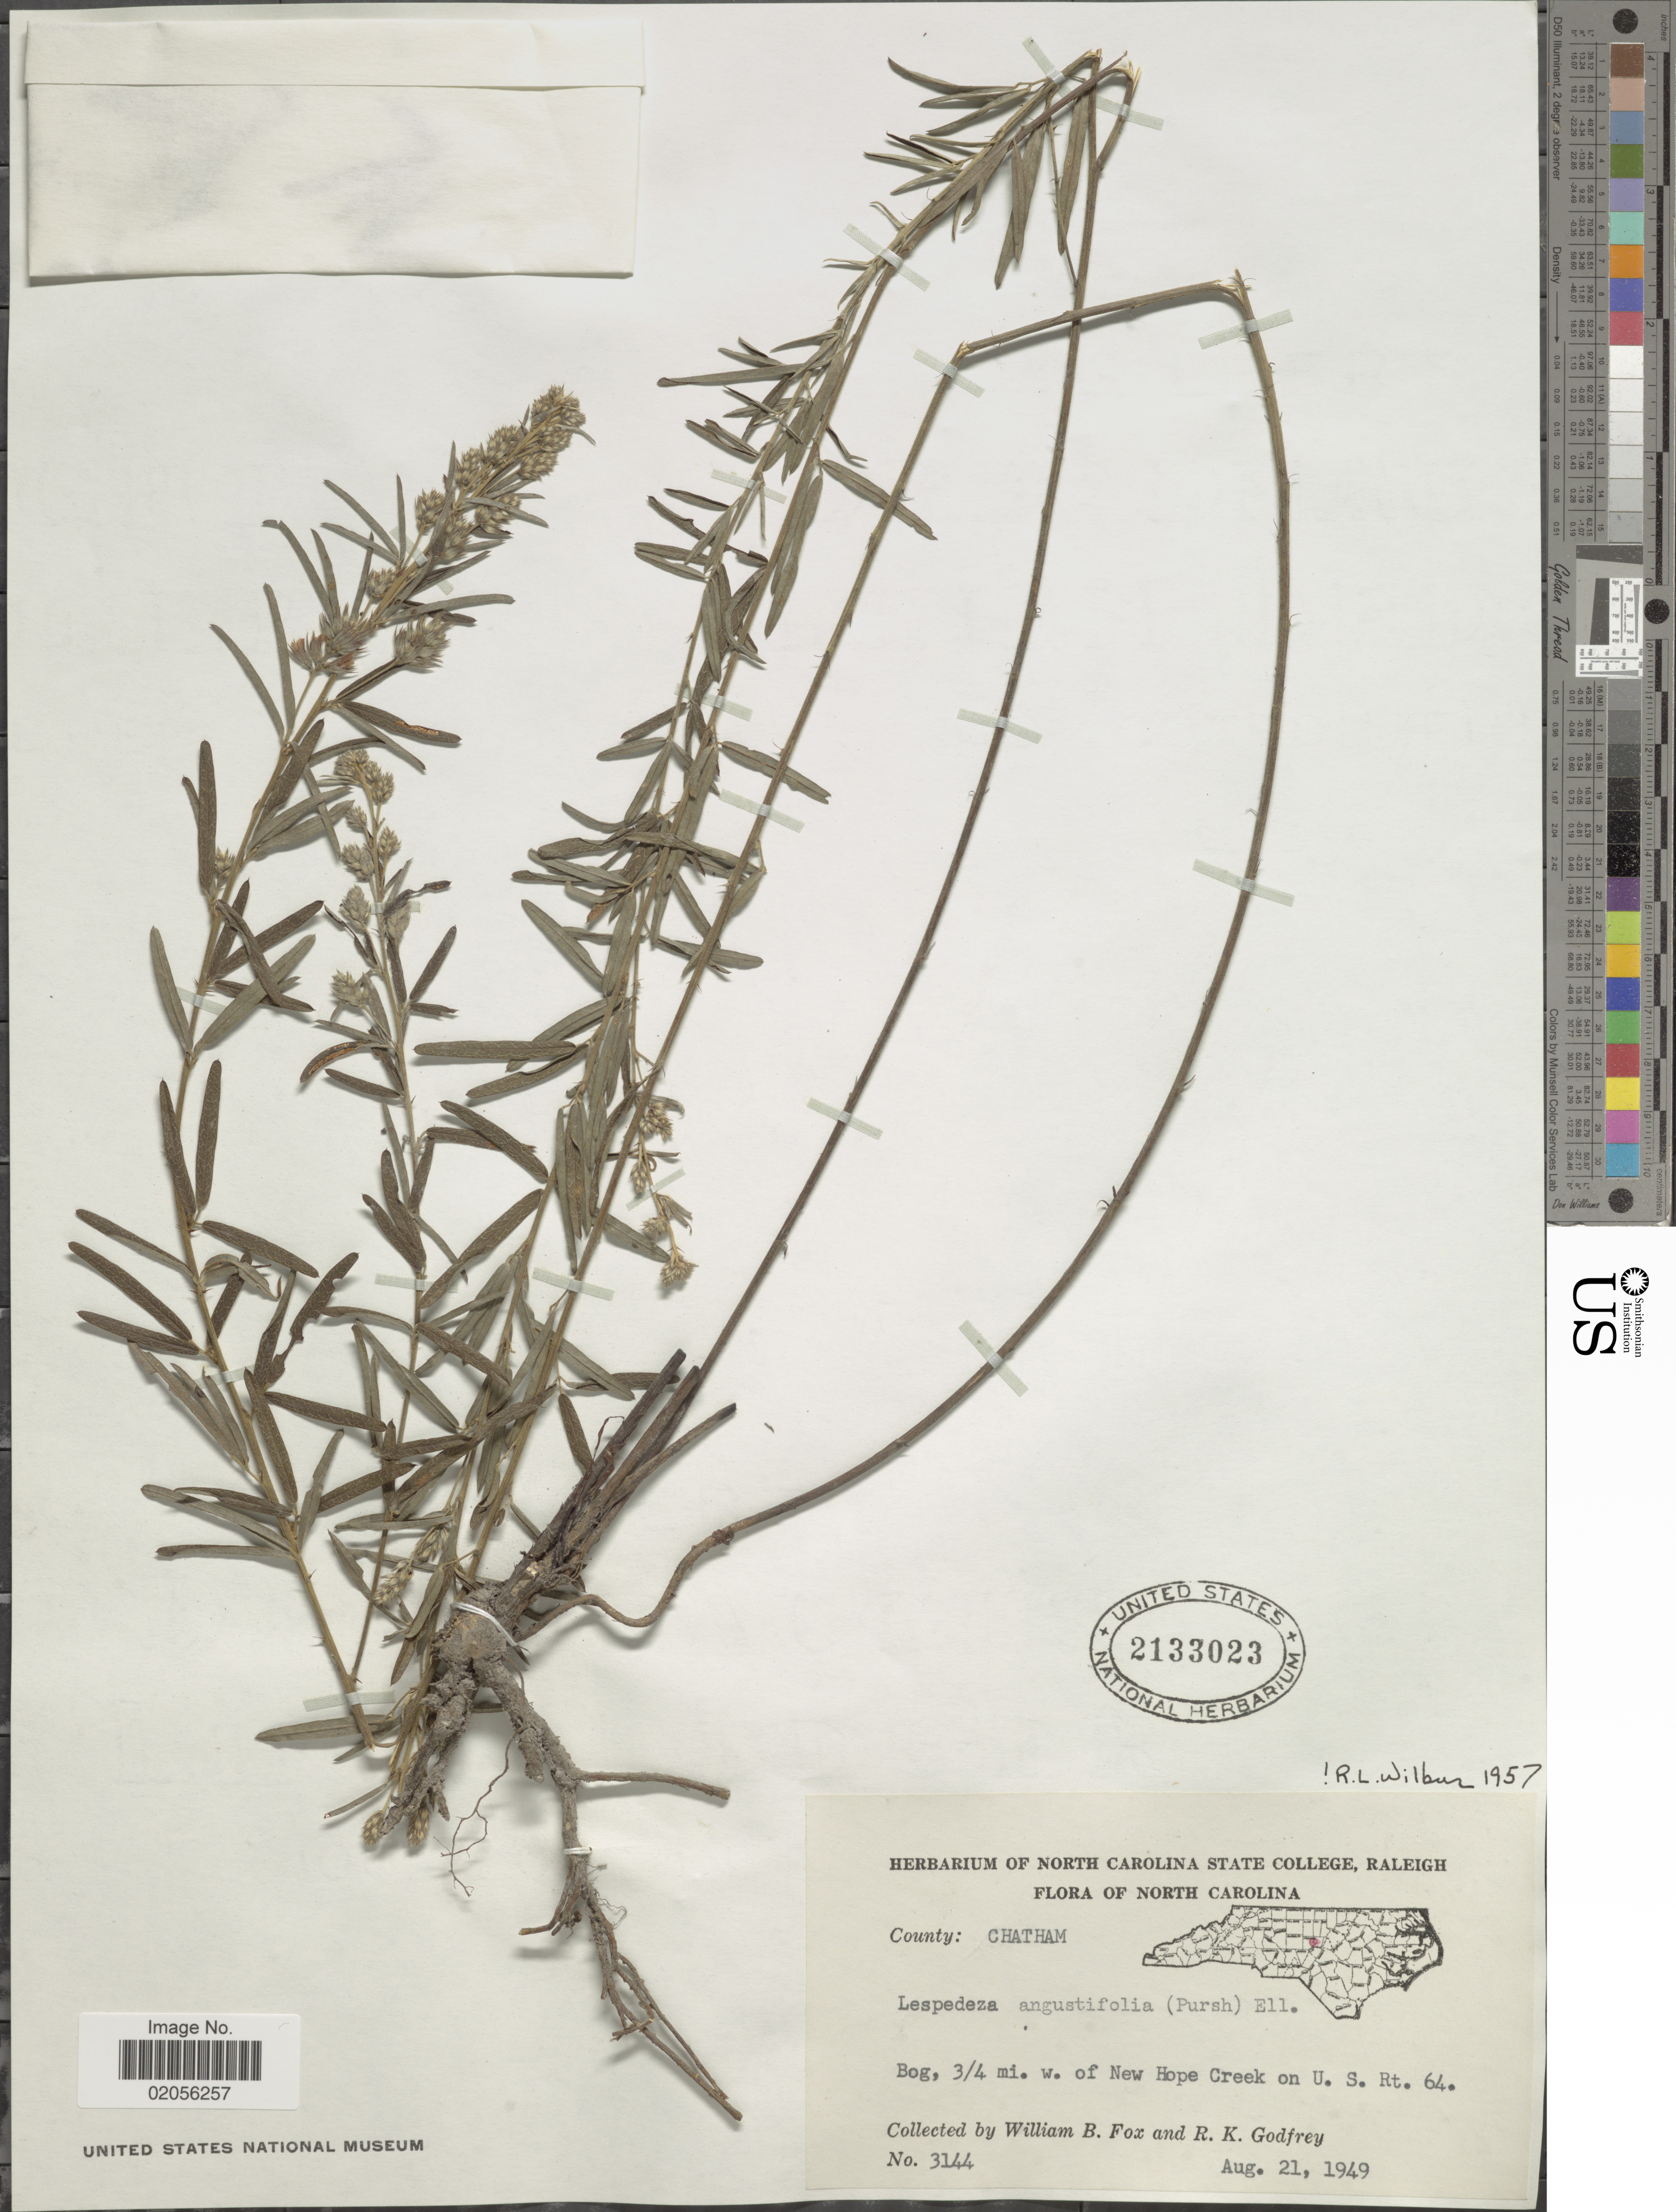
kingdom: Plantae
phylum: Tracheophyta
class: Magnoliopsida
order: Fabales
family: Fabaceae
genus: Lespedeza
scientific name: Lespedeza angustifolia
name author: (Pursh) Elliott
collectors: W. B. Fox & R. K. Godfrey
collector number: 3144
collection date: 1949-08-21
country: United States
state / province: North Carolina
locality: County: Chatham. Bog, 3/4 mi. w. of New Hope Creek on U. S. Rt. 64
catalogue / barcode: US 2133023